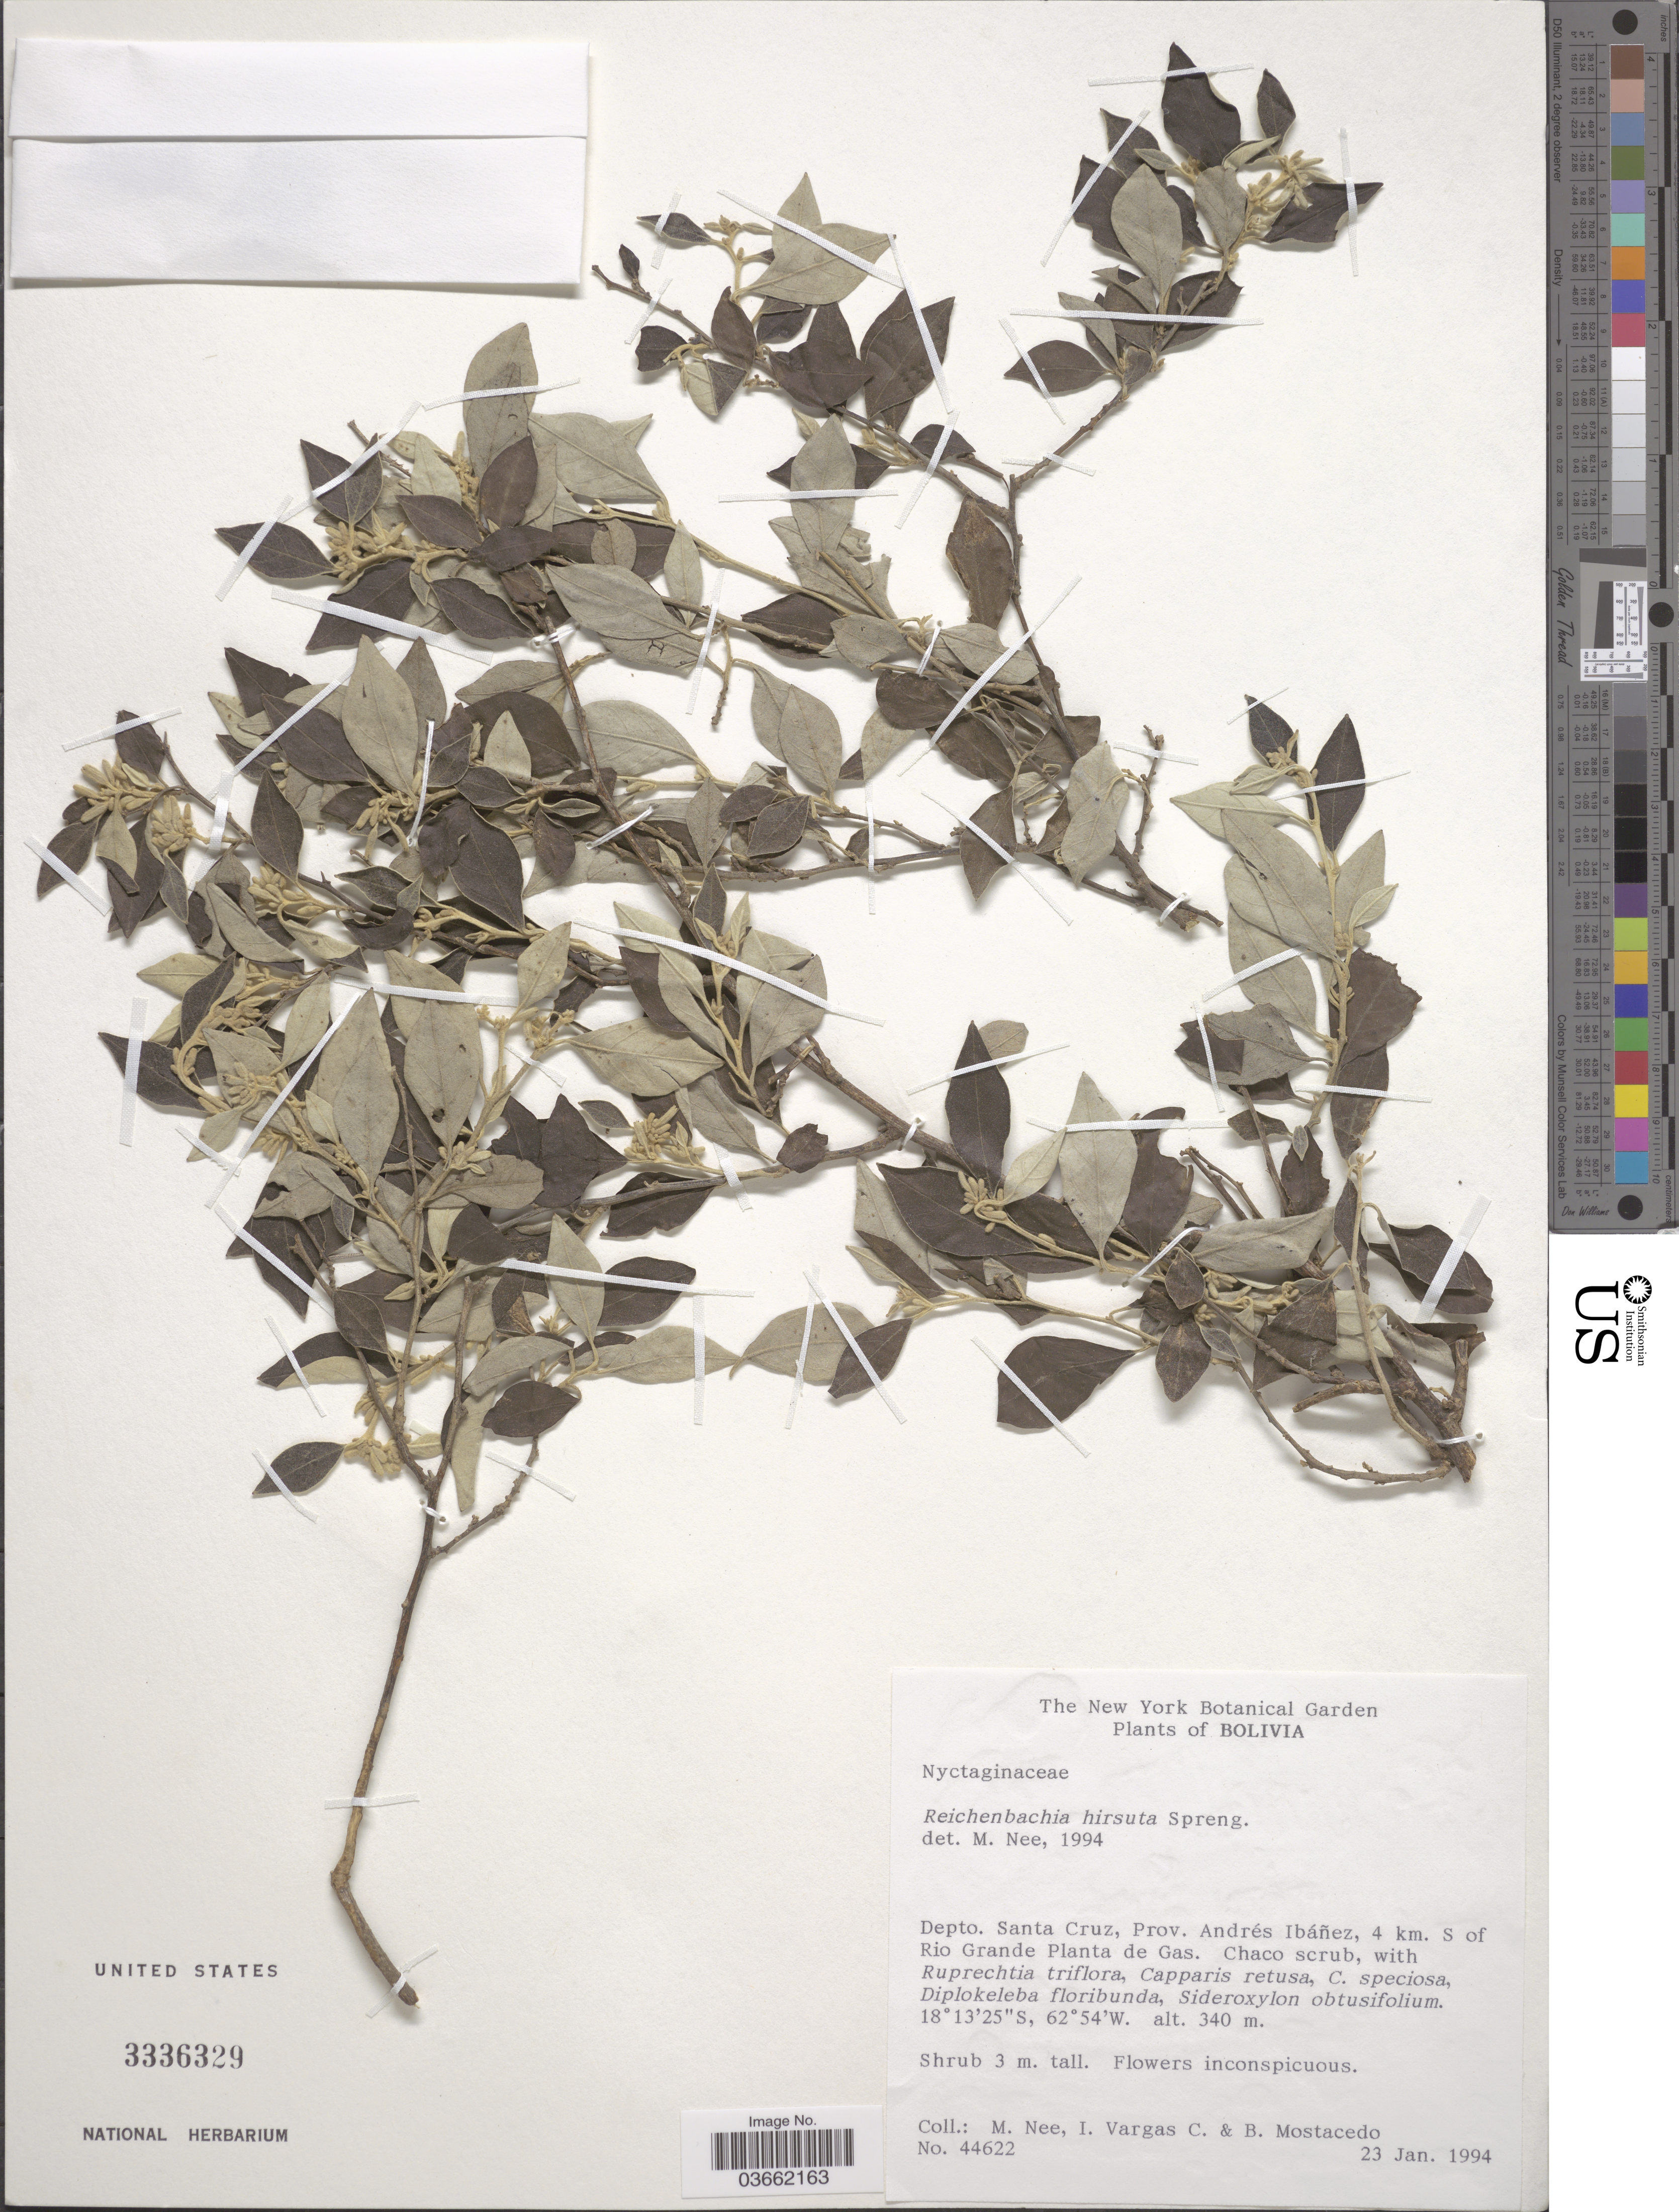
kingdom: Plantae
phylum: Tracheophyta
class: Magnoliopsida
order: Caryophyllales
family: Nyctaginaceae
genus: Reichenbachia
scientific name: Reichenbachia hirsuta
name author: Spreng.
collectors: M. Nee, I. Vargas C. & B. Mostacedo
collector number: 44622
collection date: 1994-01-23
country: Bolivia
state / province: Santa Cruz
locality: Depto. Santa Cruz, Prov. Andrés Ibañez, 4 km. S of Rio Grande Planta de Gas.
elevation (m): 340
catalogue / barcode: US 3336329